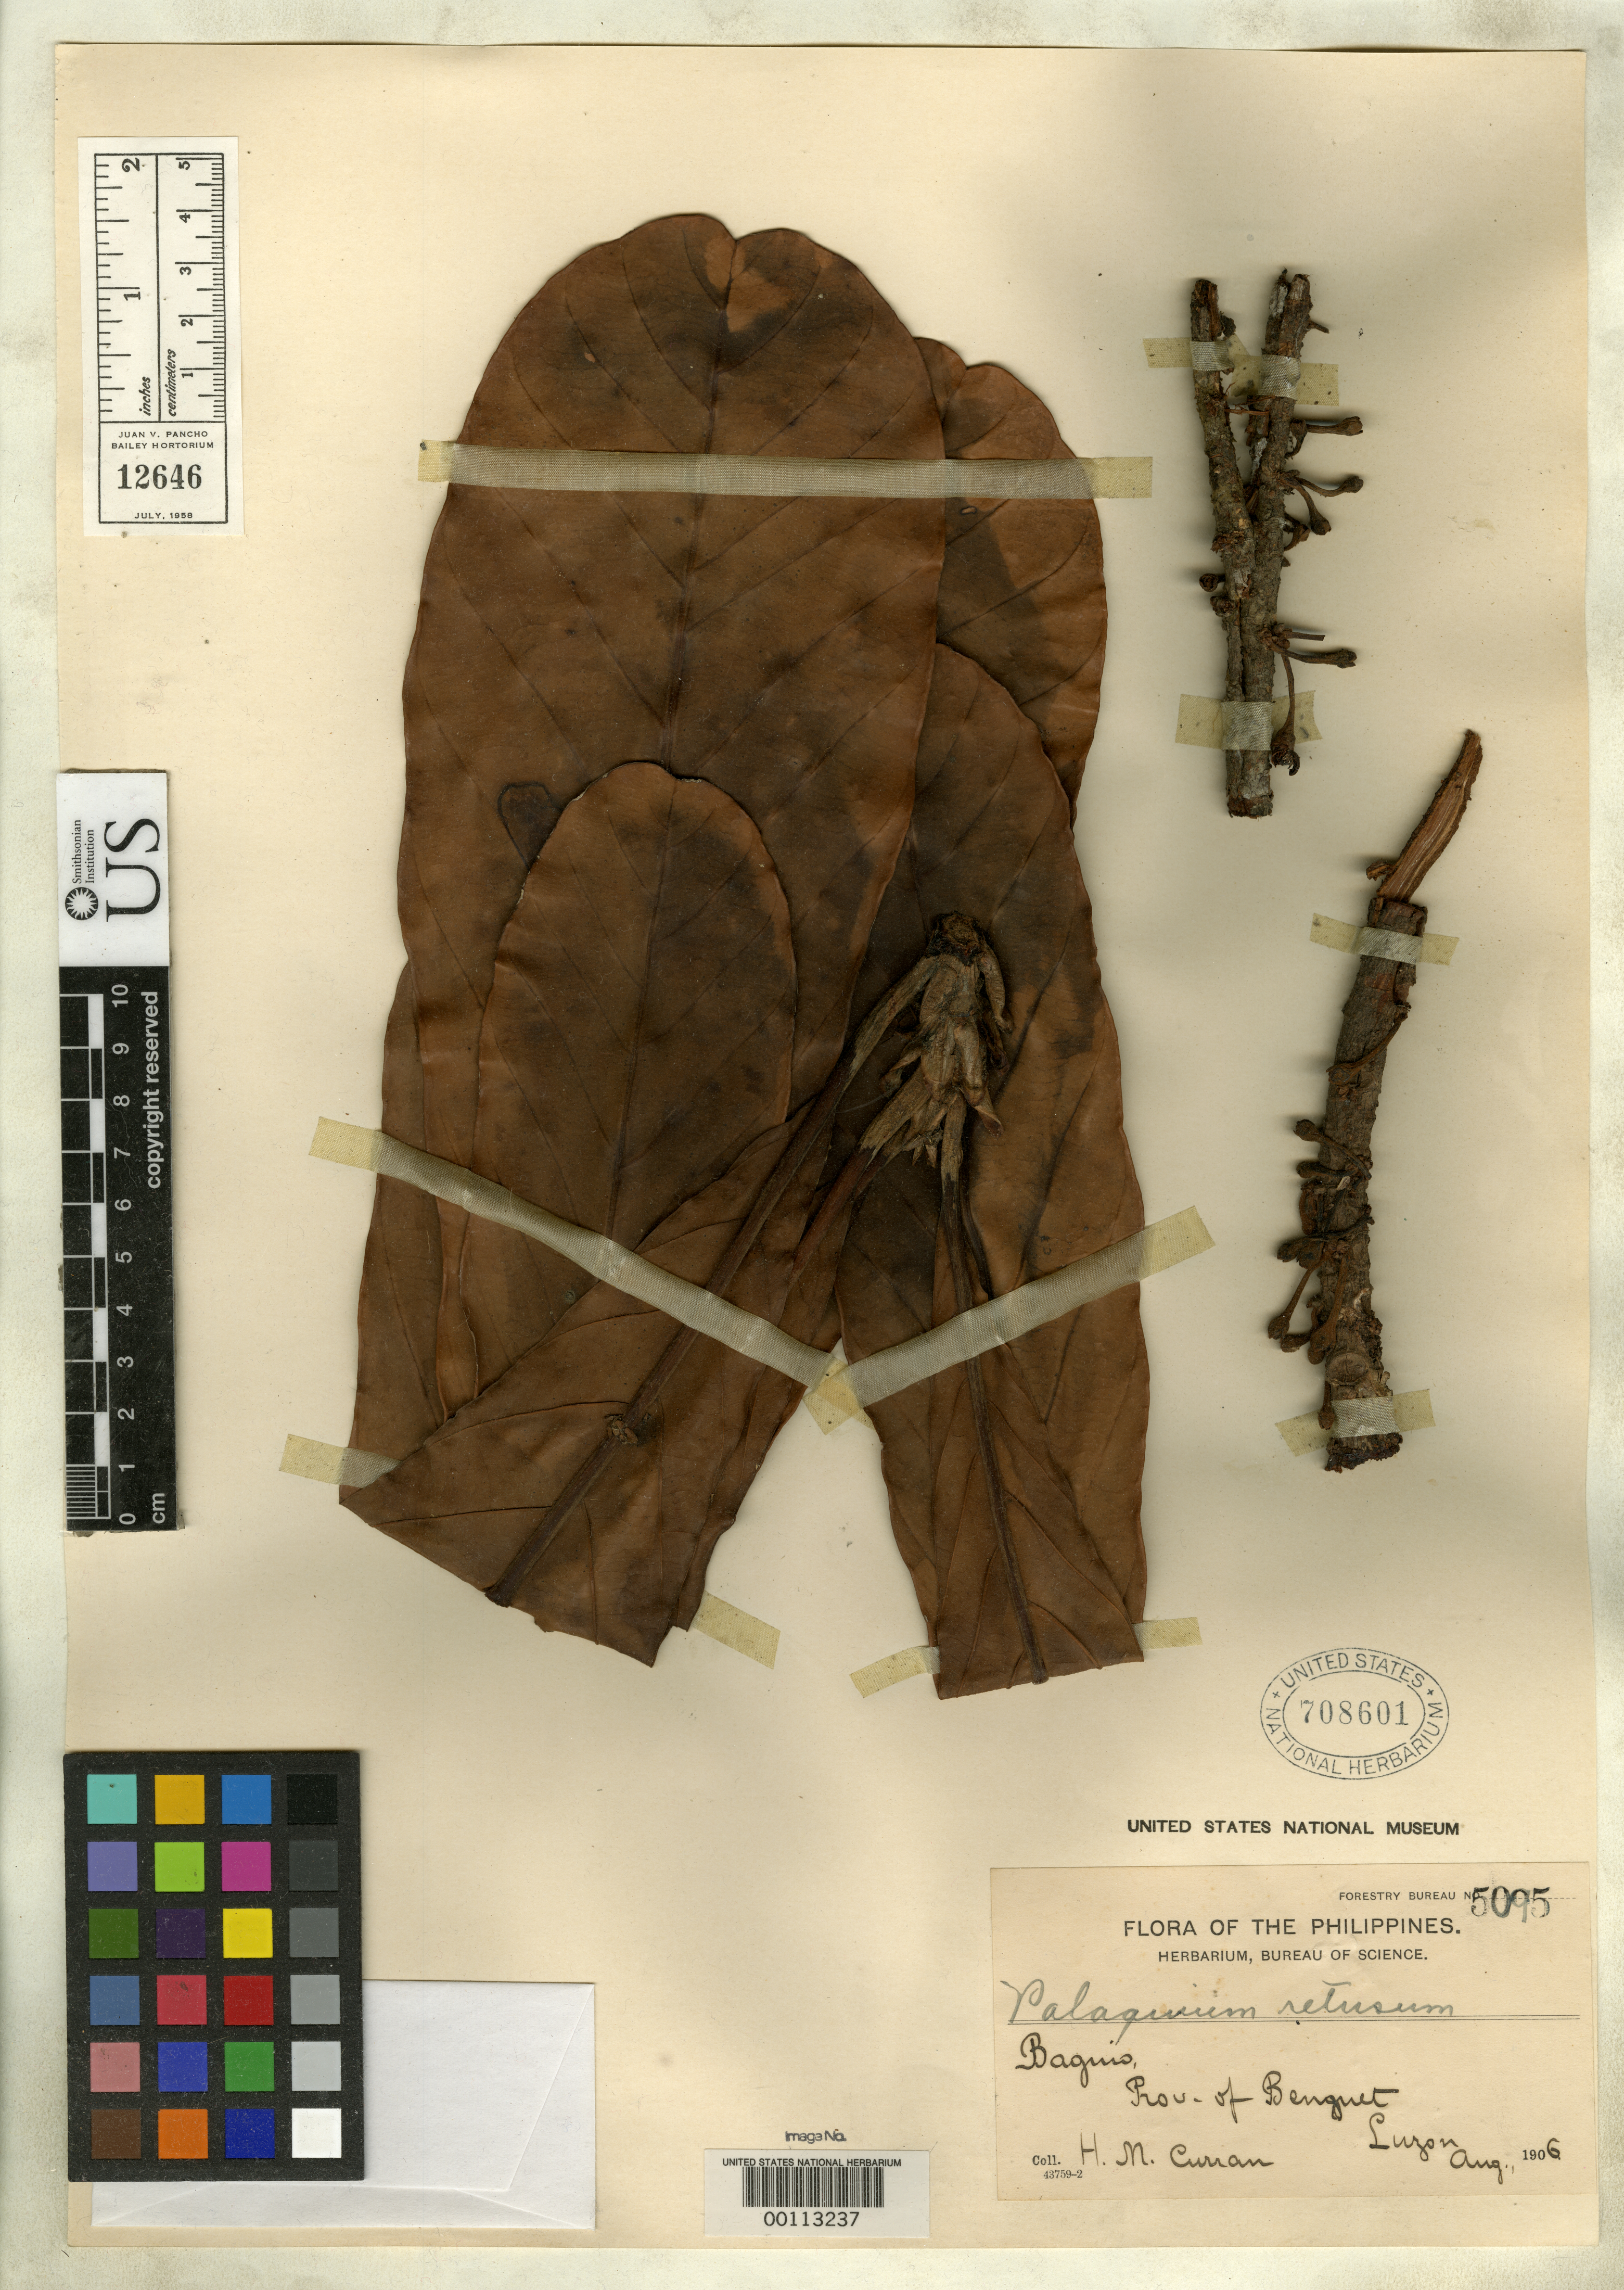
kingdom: Plantae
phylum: Tracheophyta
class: Magnoliopsida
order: Ericales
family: Sapotaceae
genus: Palaquium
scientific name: Palaquium retusum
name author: Merr.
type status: Isotype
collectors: H. M. Curran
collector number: For. Bur. 5095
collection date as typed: Aug 1906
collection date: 1906-08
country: Philippines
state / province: Cordillera (Administrative Region)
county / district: Benguet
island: Luzon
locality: Baguio.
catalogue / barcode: US 708601